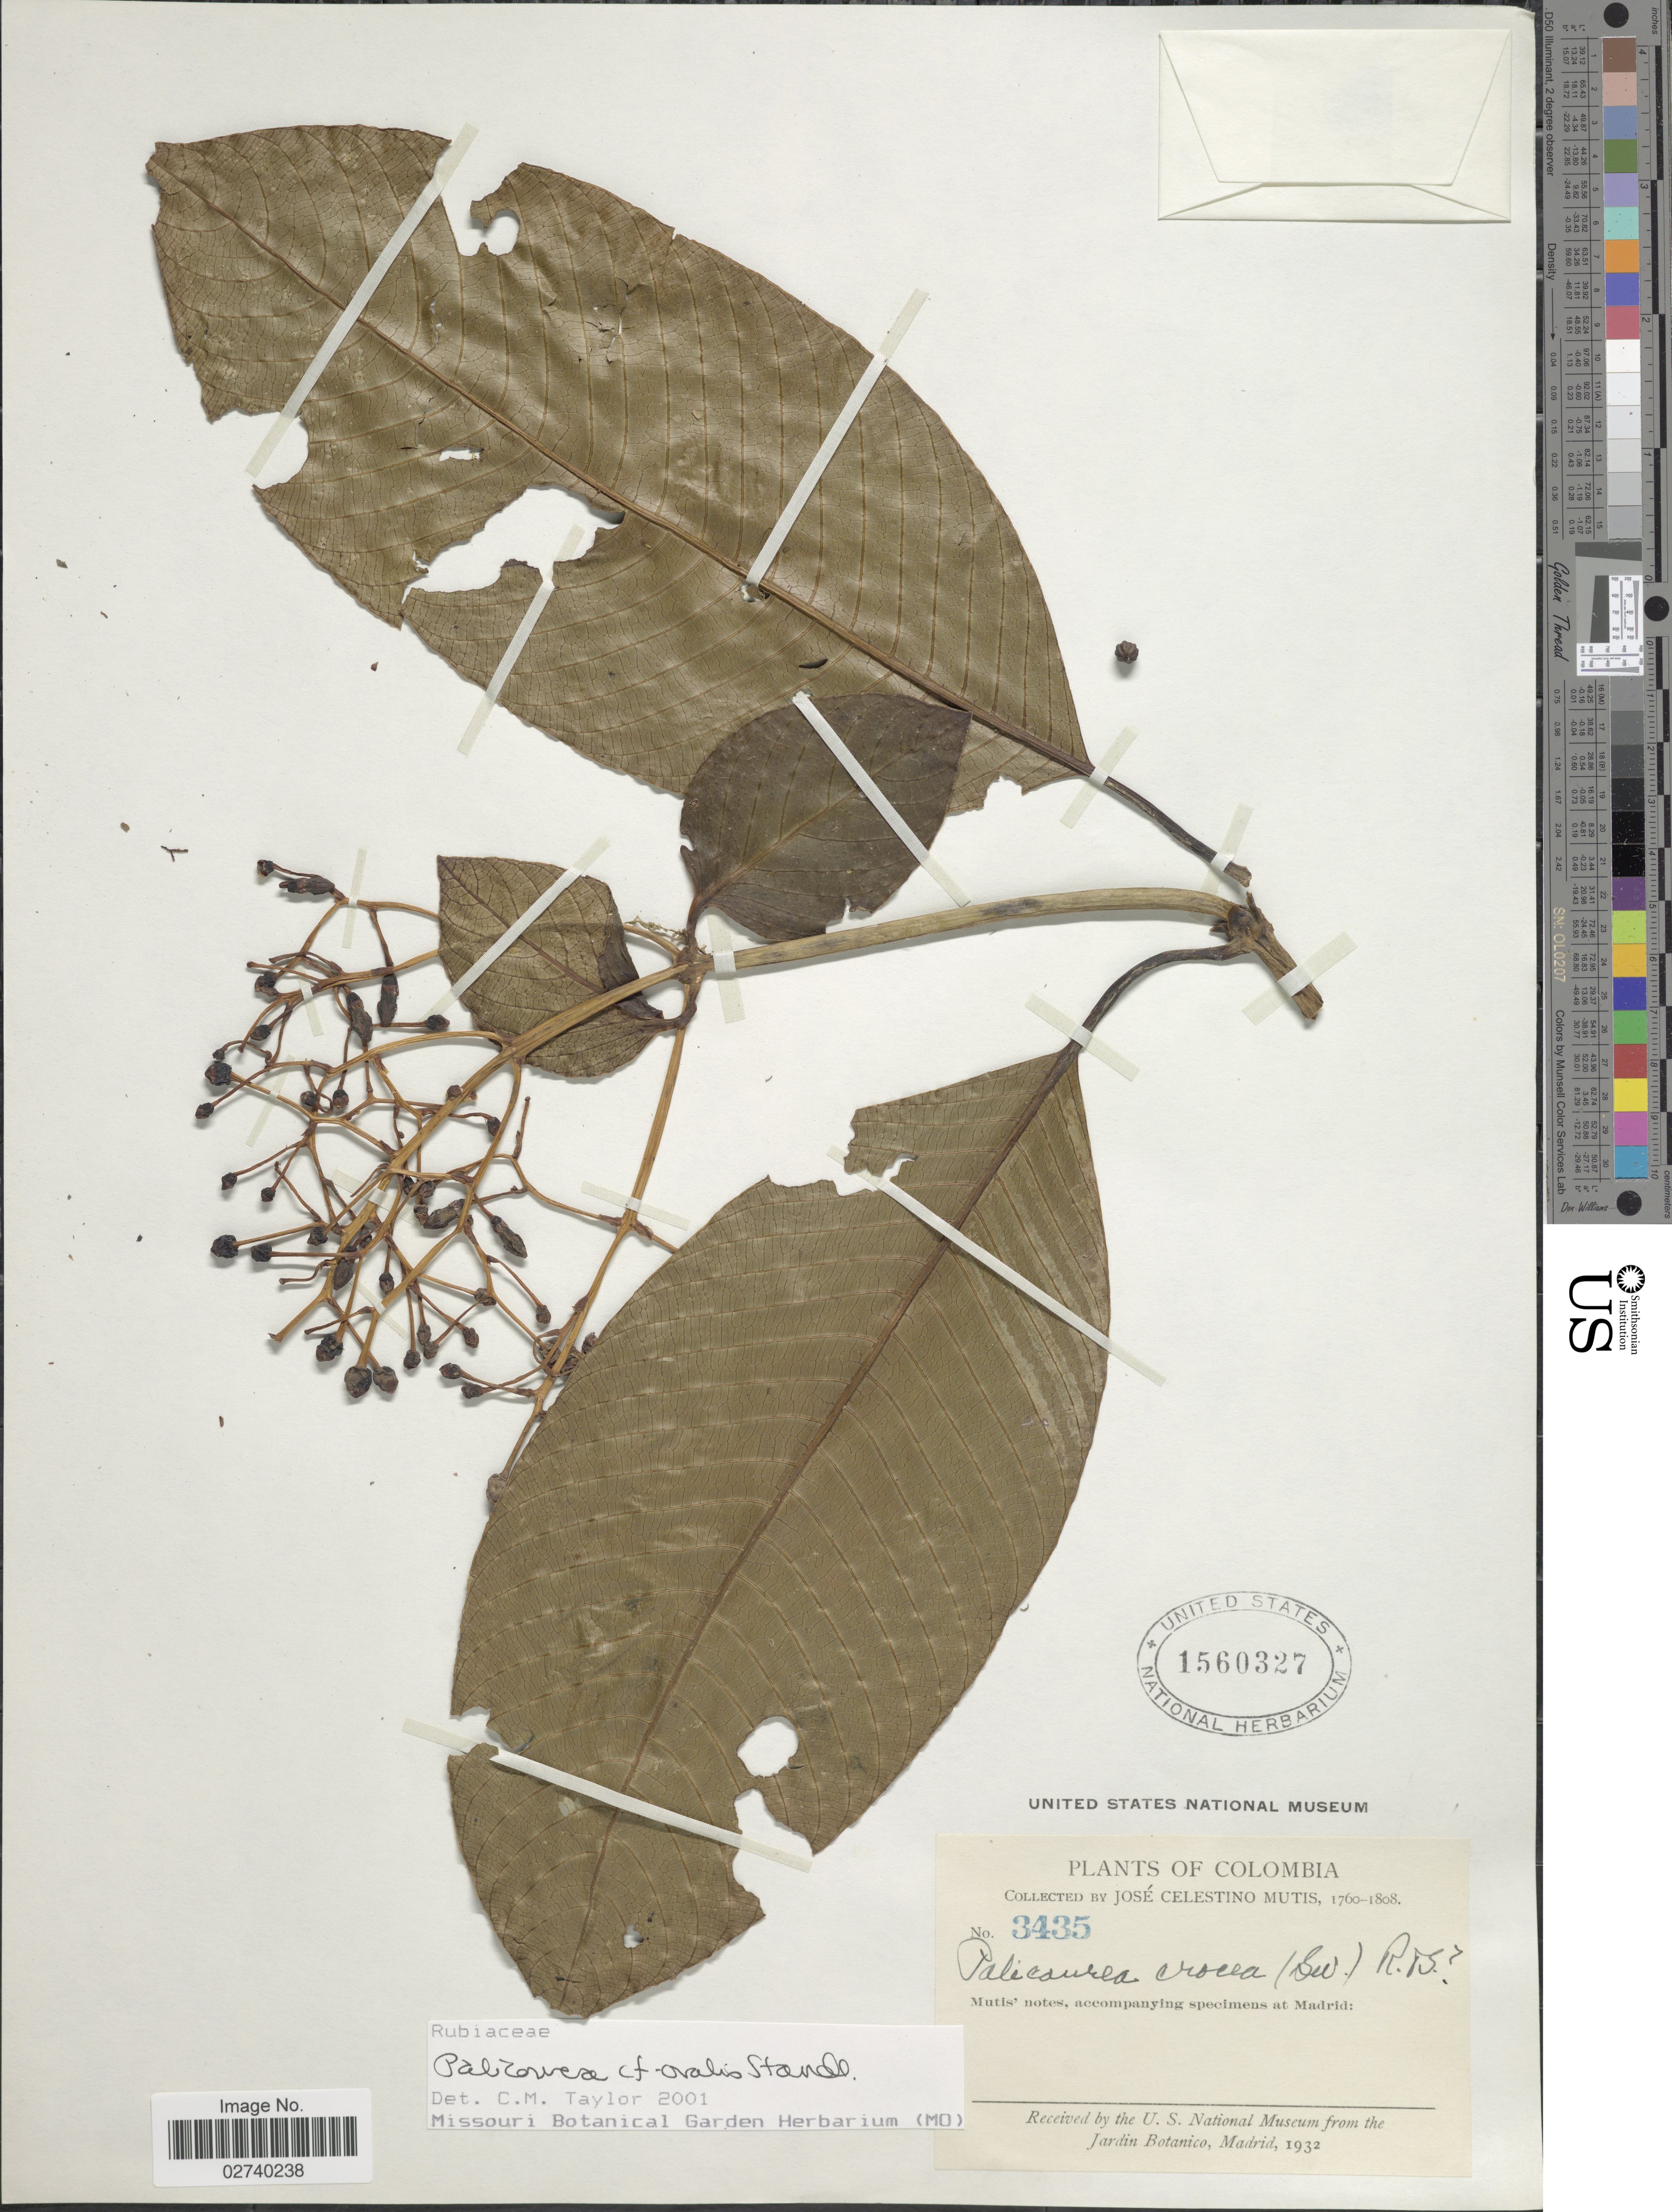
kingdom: Plantae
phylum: Tracheophyta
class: Magnoliopsida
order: Gentianales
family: Rubiaceae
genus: Palicourea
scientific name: Palicourea ovalis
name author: Standl.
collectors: J. C. B. Mutis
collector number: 3435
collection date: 1760/1808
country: Colombia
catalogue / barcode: US 1560327